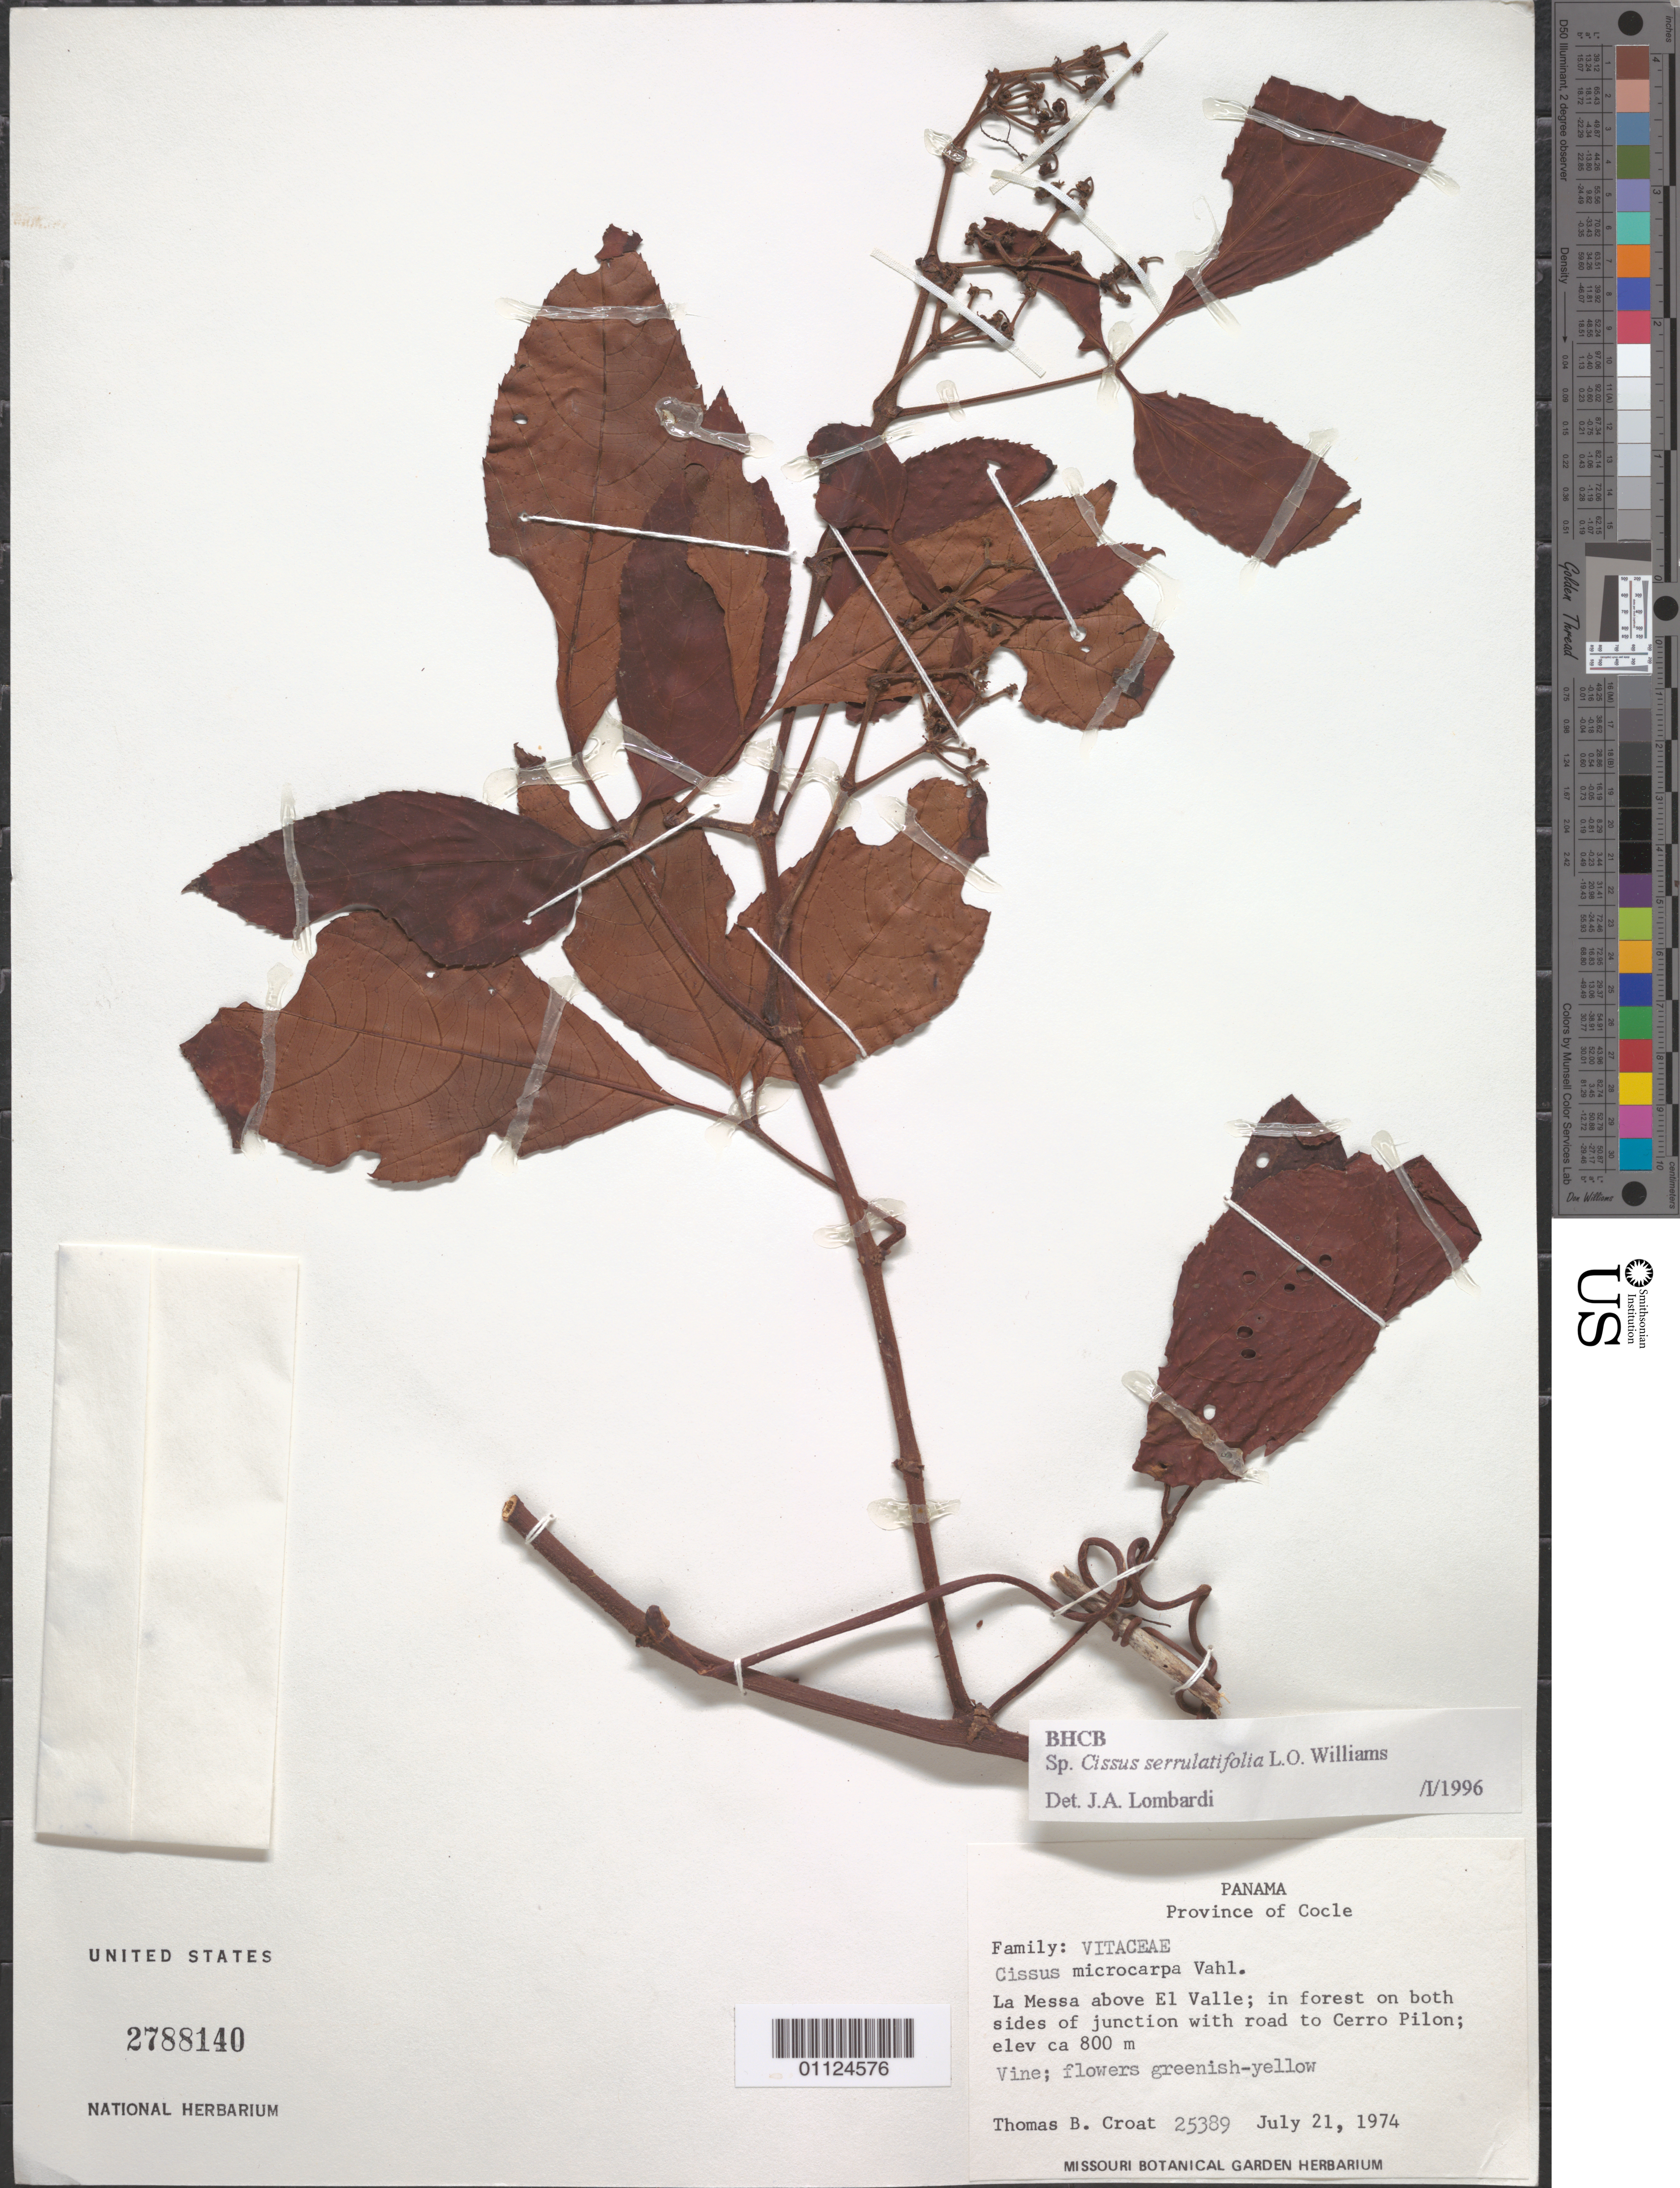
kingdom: Plantae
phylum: Tracheophyta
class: Magnoliopsida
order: Vitales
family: Vitaceae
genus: Cissus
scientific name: Cissus serrulatifolia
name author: L.O. Williams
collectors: T. B. Croat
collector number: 25389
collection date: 1974-07-21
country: Panama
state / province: Coclé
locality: La Messa above El Valle; in forest on both sides of junction with road to Cerro Pilon.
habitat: Vine.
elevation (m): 800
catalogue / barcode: US 2788140